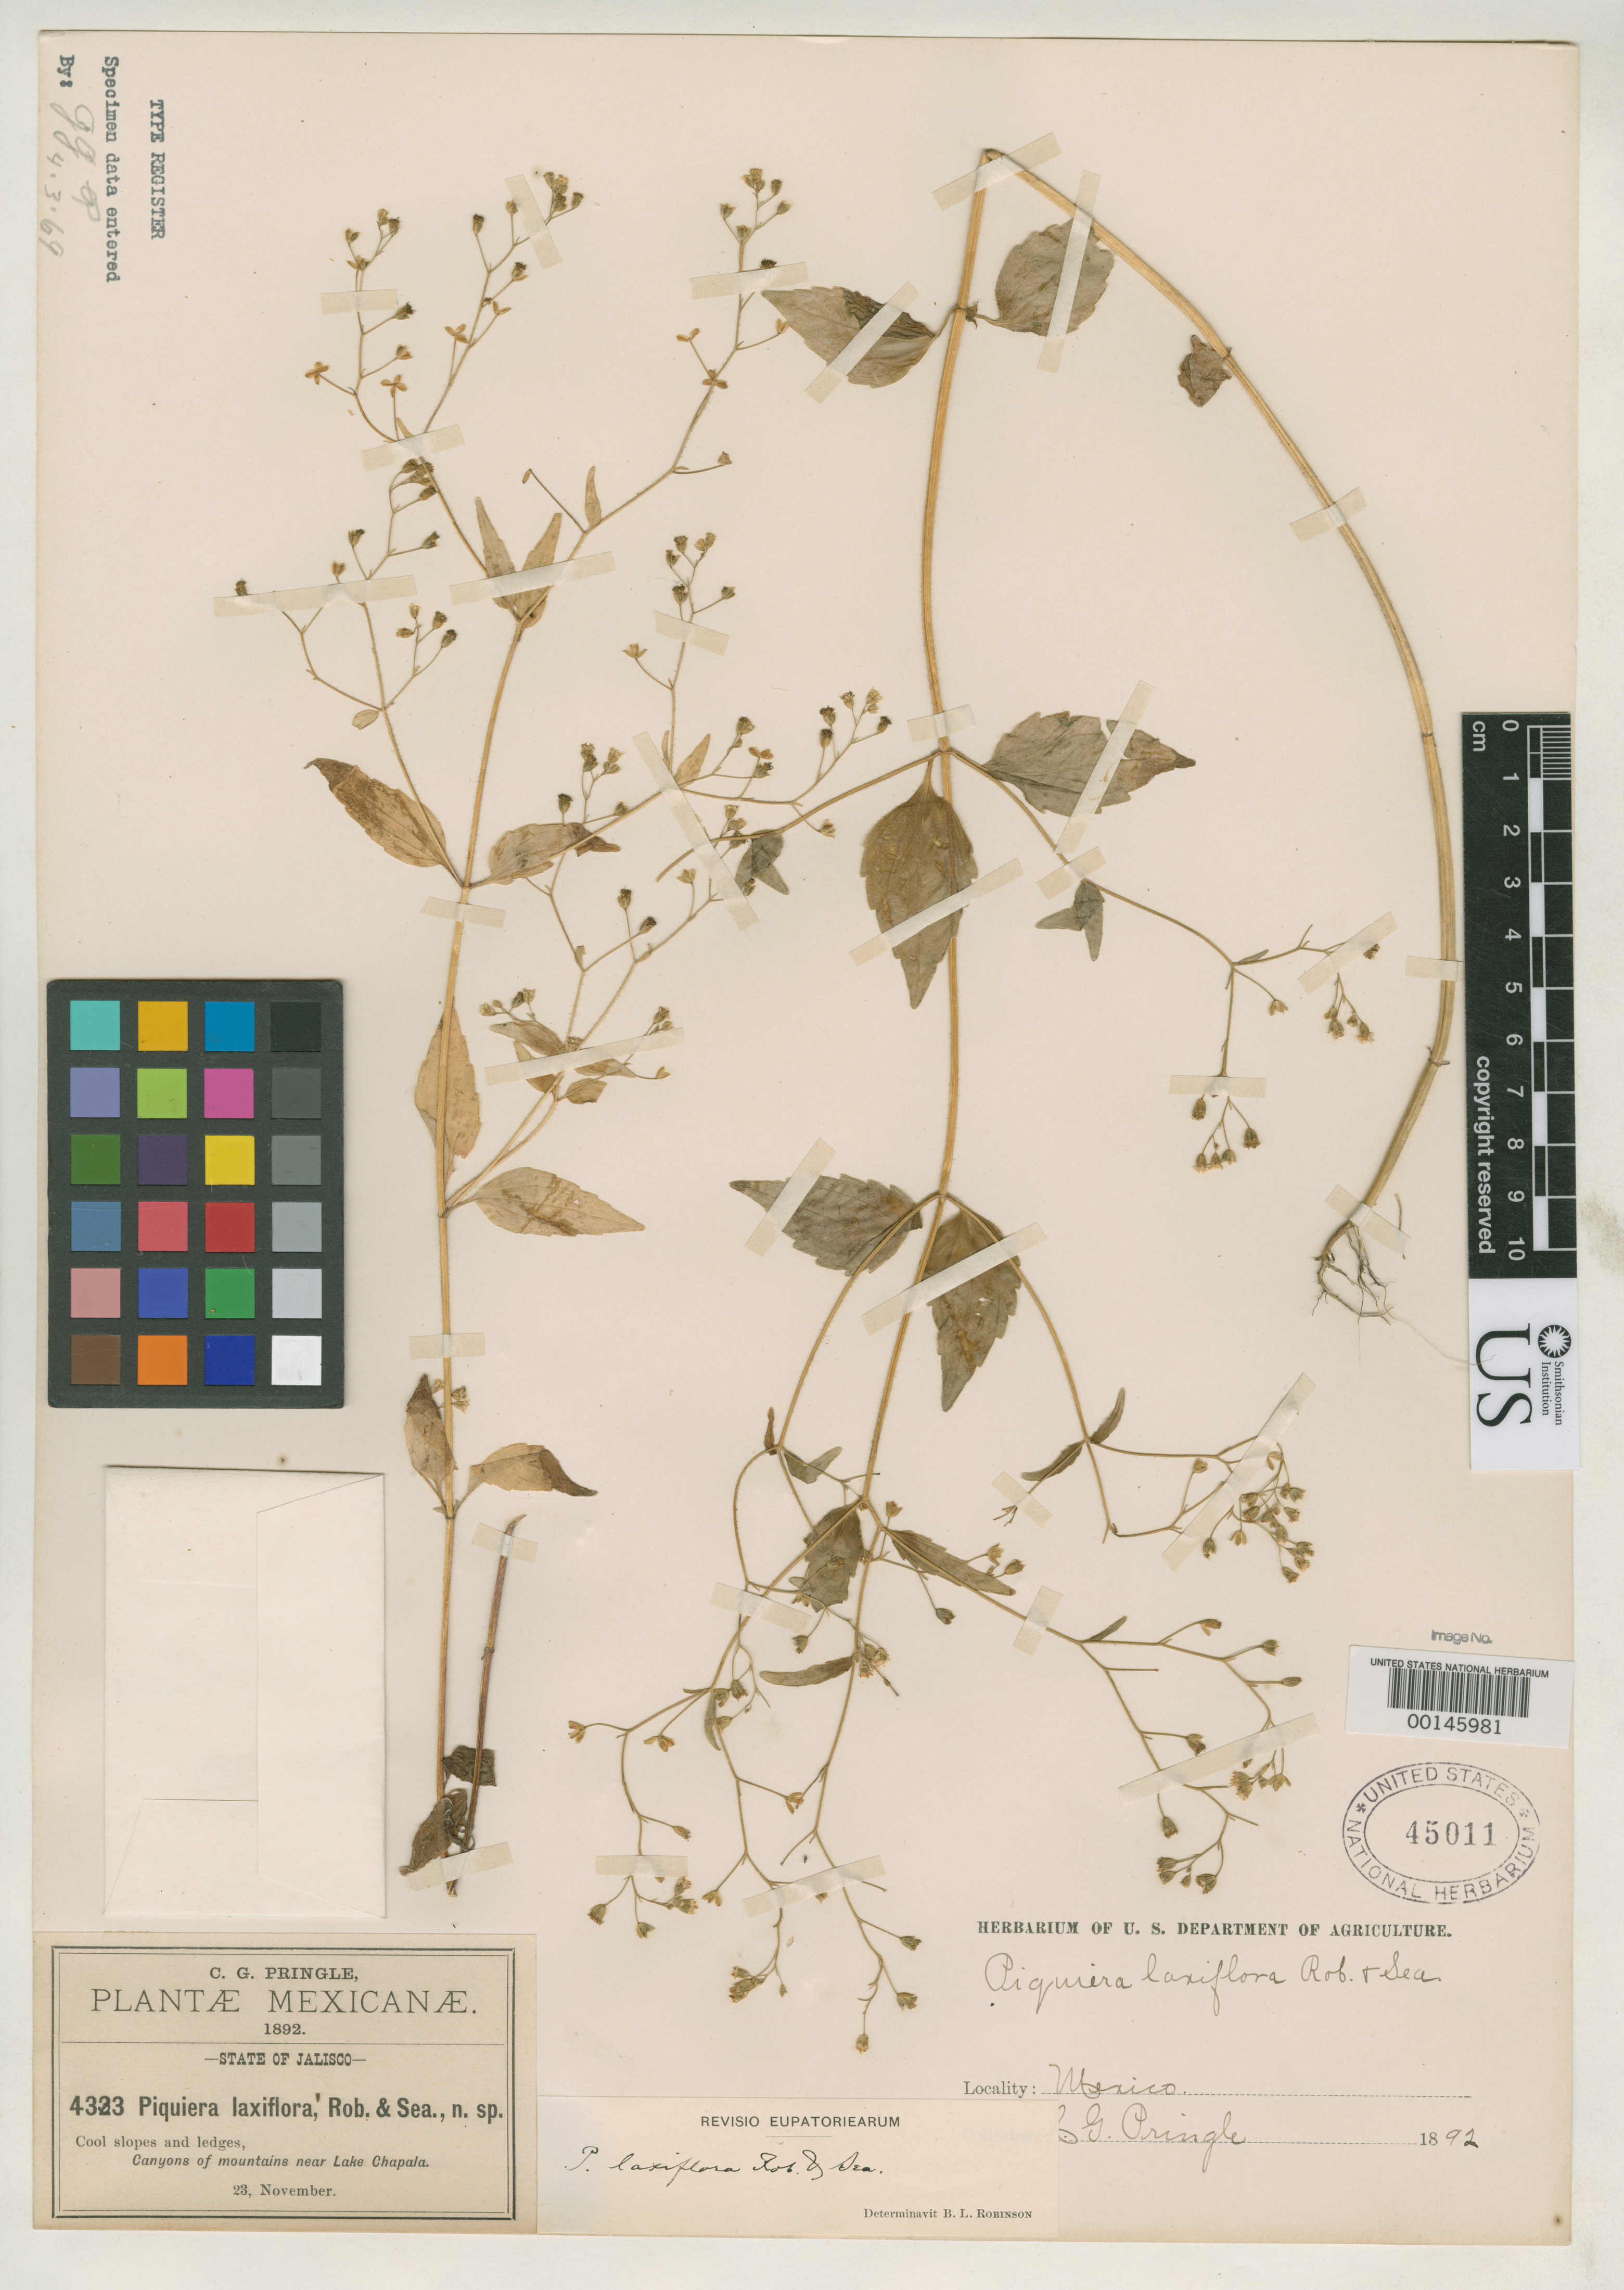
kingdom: Plantae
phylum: Tracheophyta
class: Magnoliopsida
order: Asterales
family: Asteraceae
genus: Piqueria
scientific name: Piqueria laxiflora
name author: B.L. Rob. & Seaton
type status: Isotype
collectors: C. G. Pringle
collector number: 4333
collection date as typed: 23 Nov 1892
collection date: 1892-11-23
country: Mexico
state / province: Jalisco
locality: Canons of mountains near Lake Chapala.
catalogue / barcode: US 45011